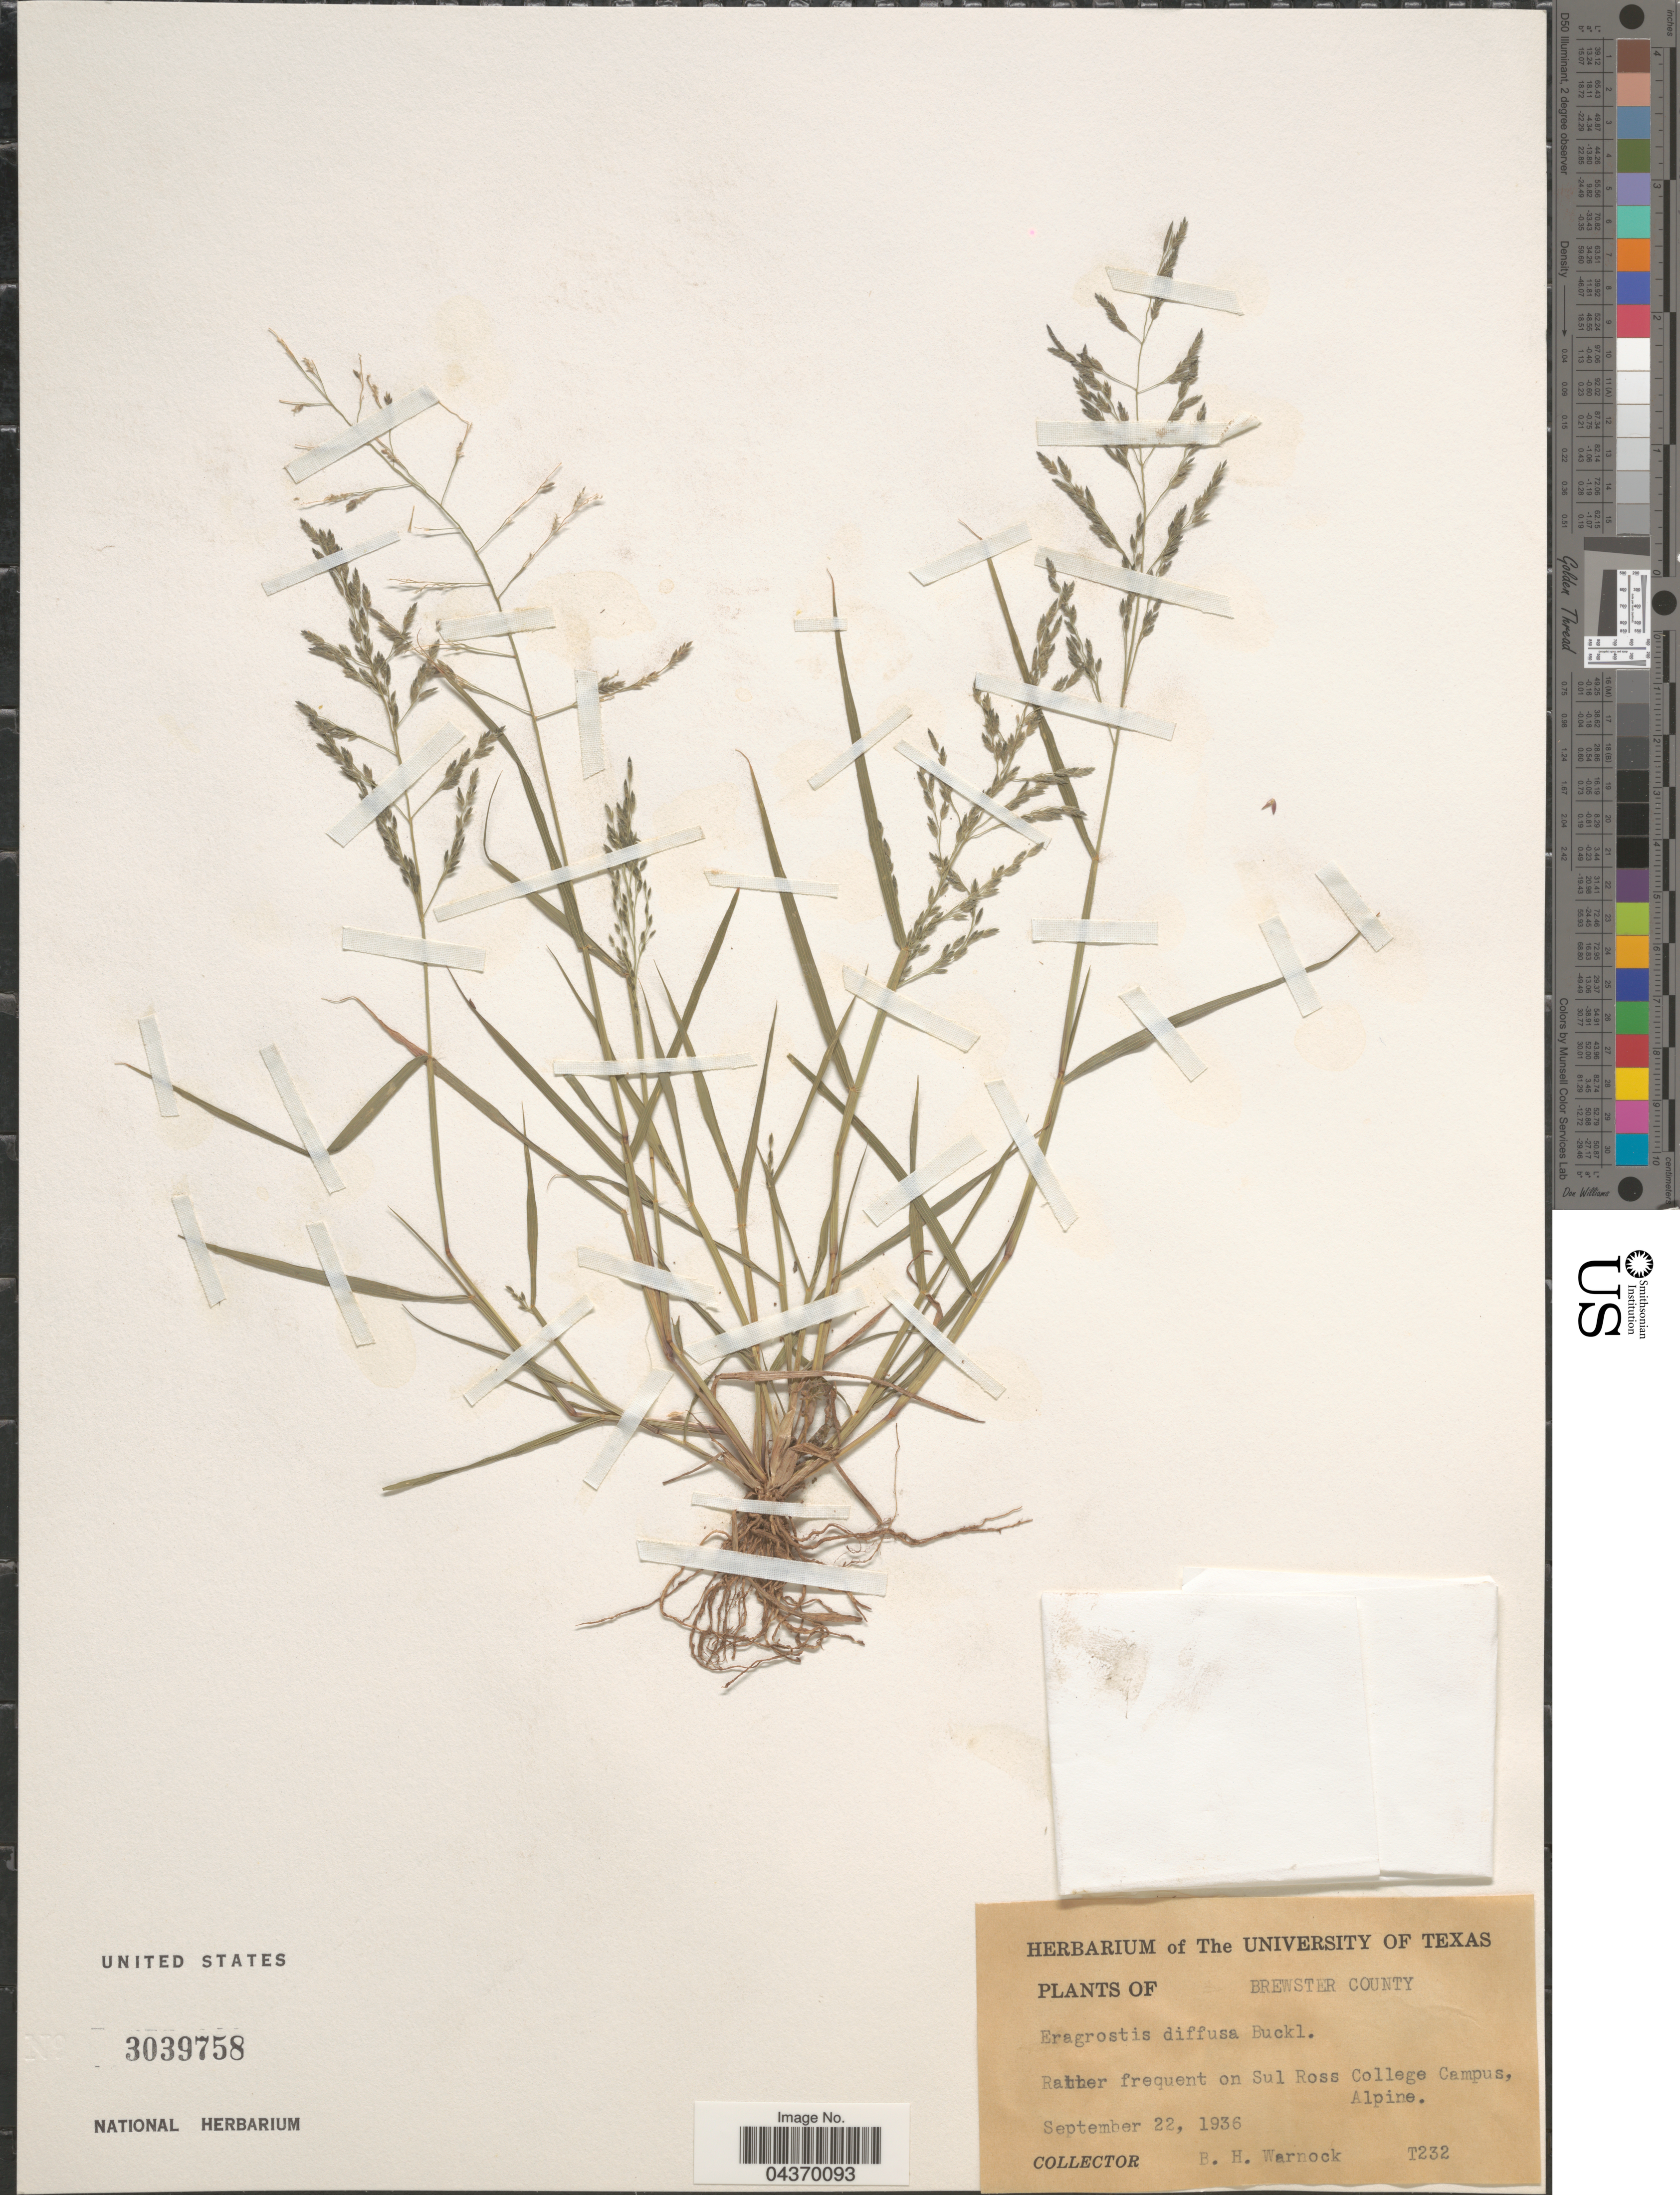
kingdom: Plantae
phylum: Tracheophyta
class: Liliopsida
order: Poales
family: Poaceae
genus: Eragrostis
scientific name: Eragrostis pectinacea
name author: (Michx.) Nees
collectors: B. H. Warnock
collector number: T232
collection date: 1936-09-22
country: United States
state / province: Texas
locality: Brewster County. On Sul Ross College Campus, Alpine.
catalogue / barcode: US 3039758